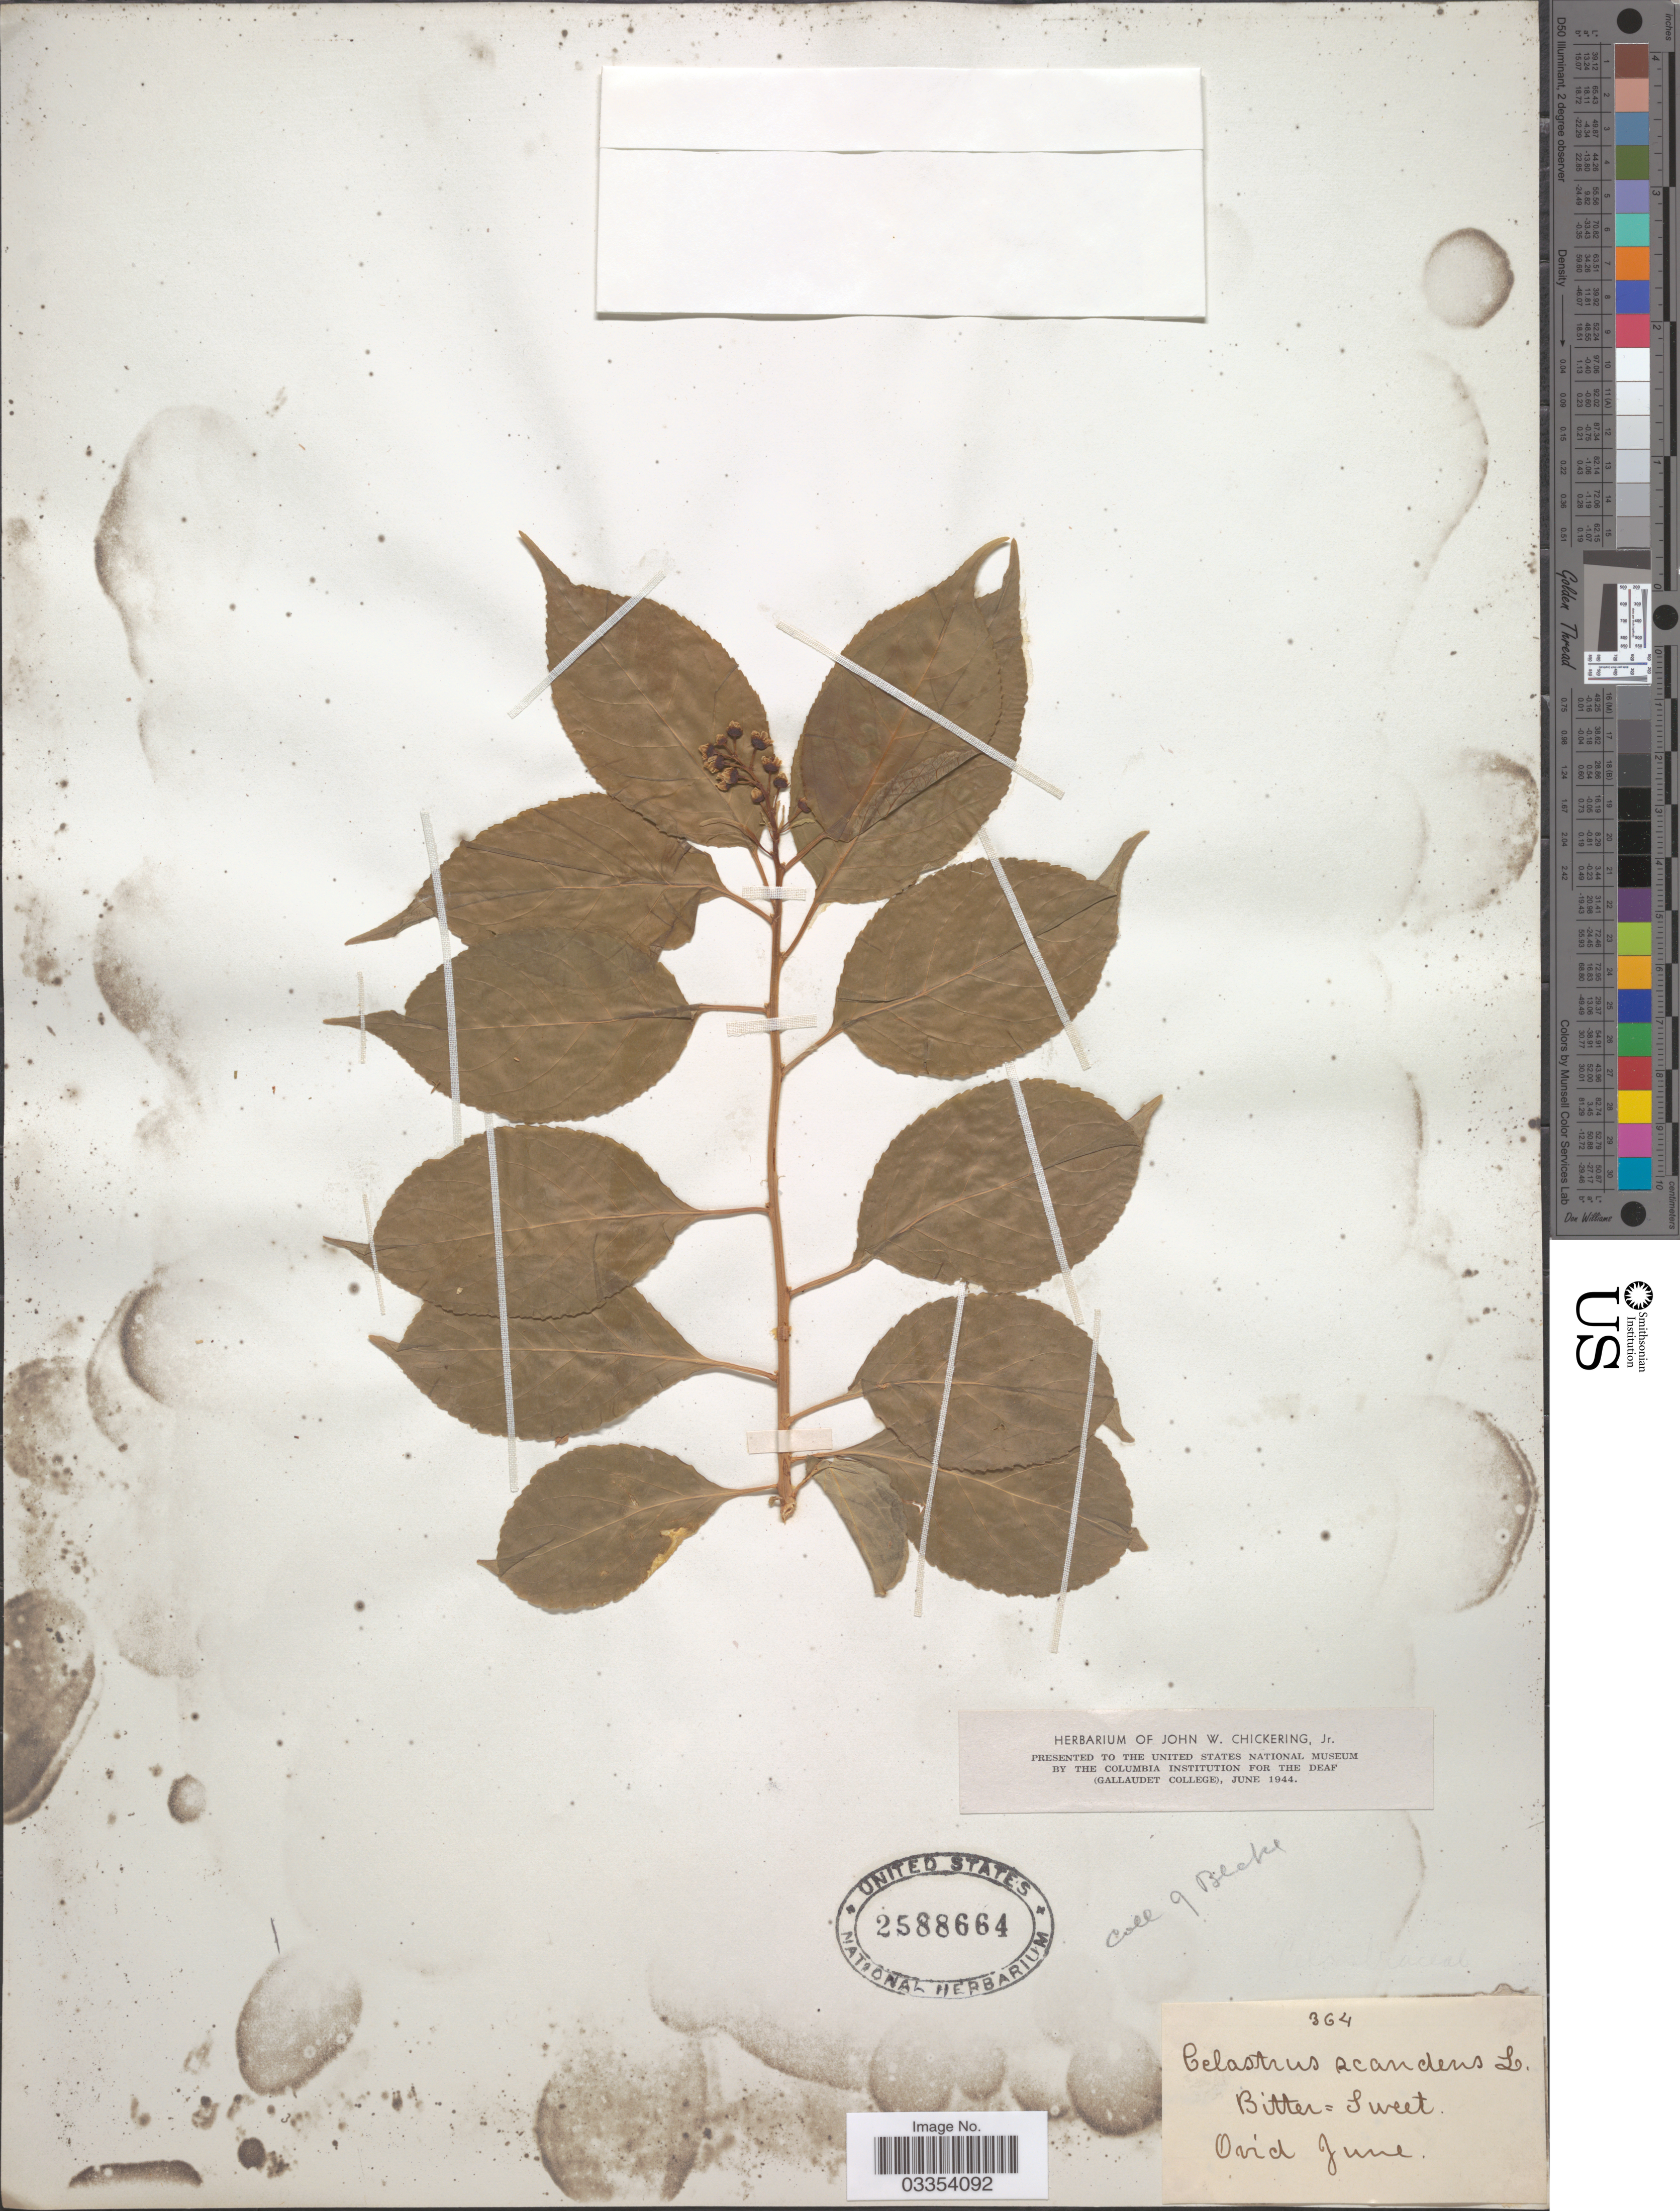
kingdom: Plantae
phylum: Tracheophyta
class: Magnoliopsida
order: Celastrales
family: Celastraceae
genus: Celastrus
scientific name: Celastrus scandens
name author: L.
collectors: Ex herb. John W. Chickering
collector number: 364?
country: United States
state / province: New York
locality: Ovid.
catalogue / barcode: US 2588664